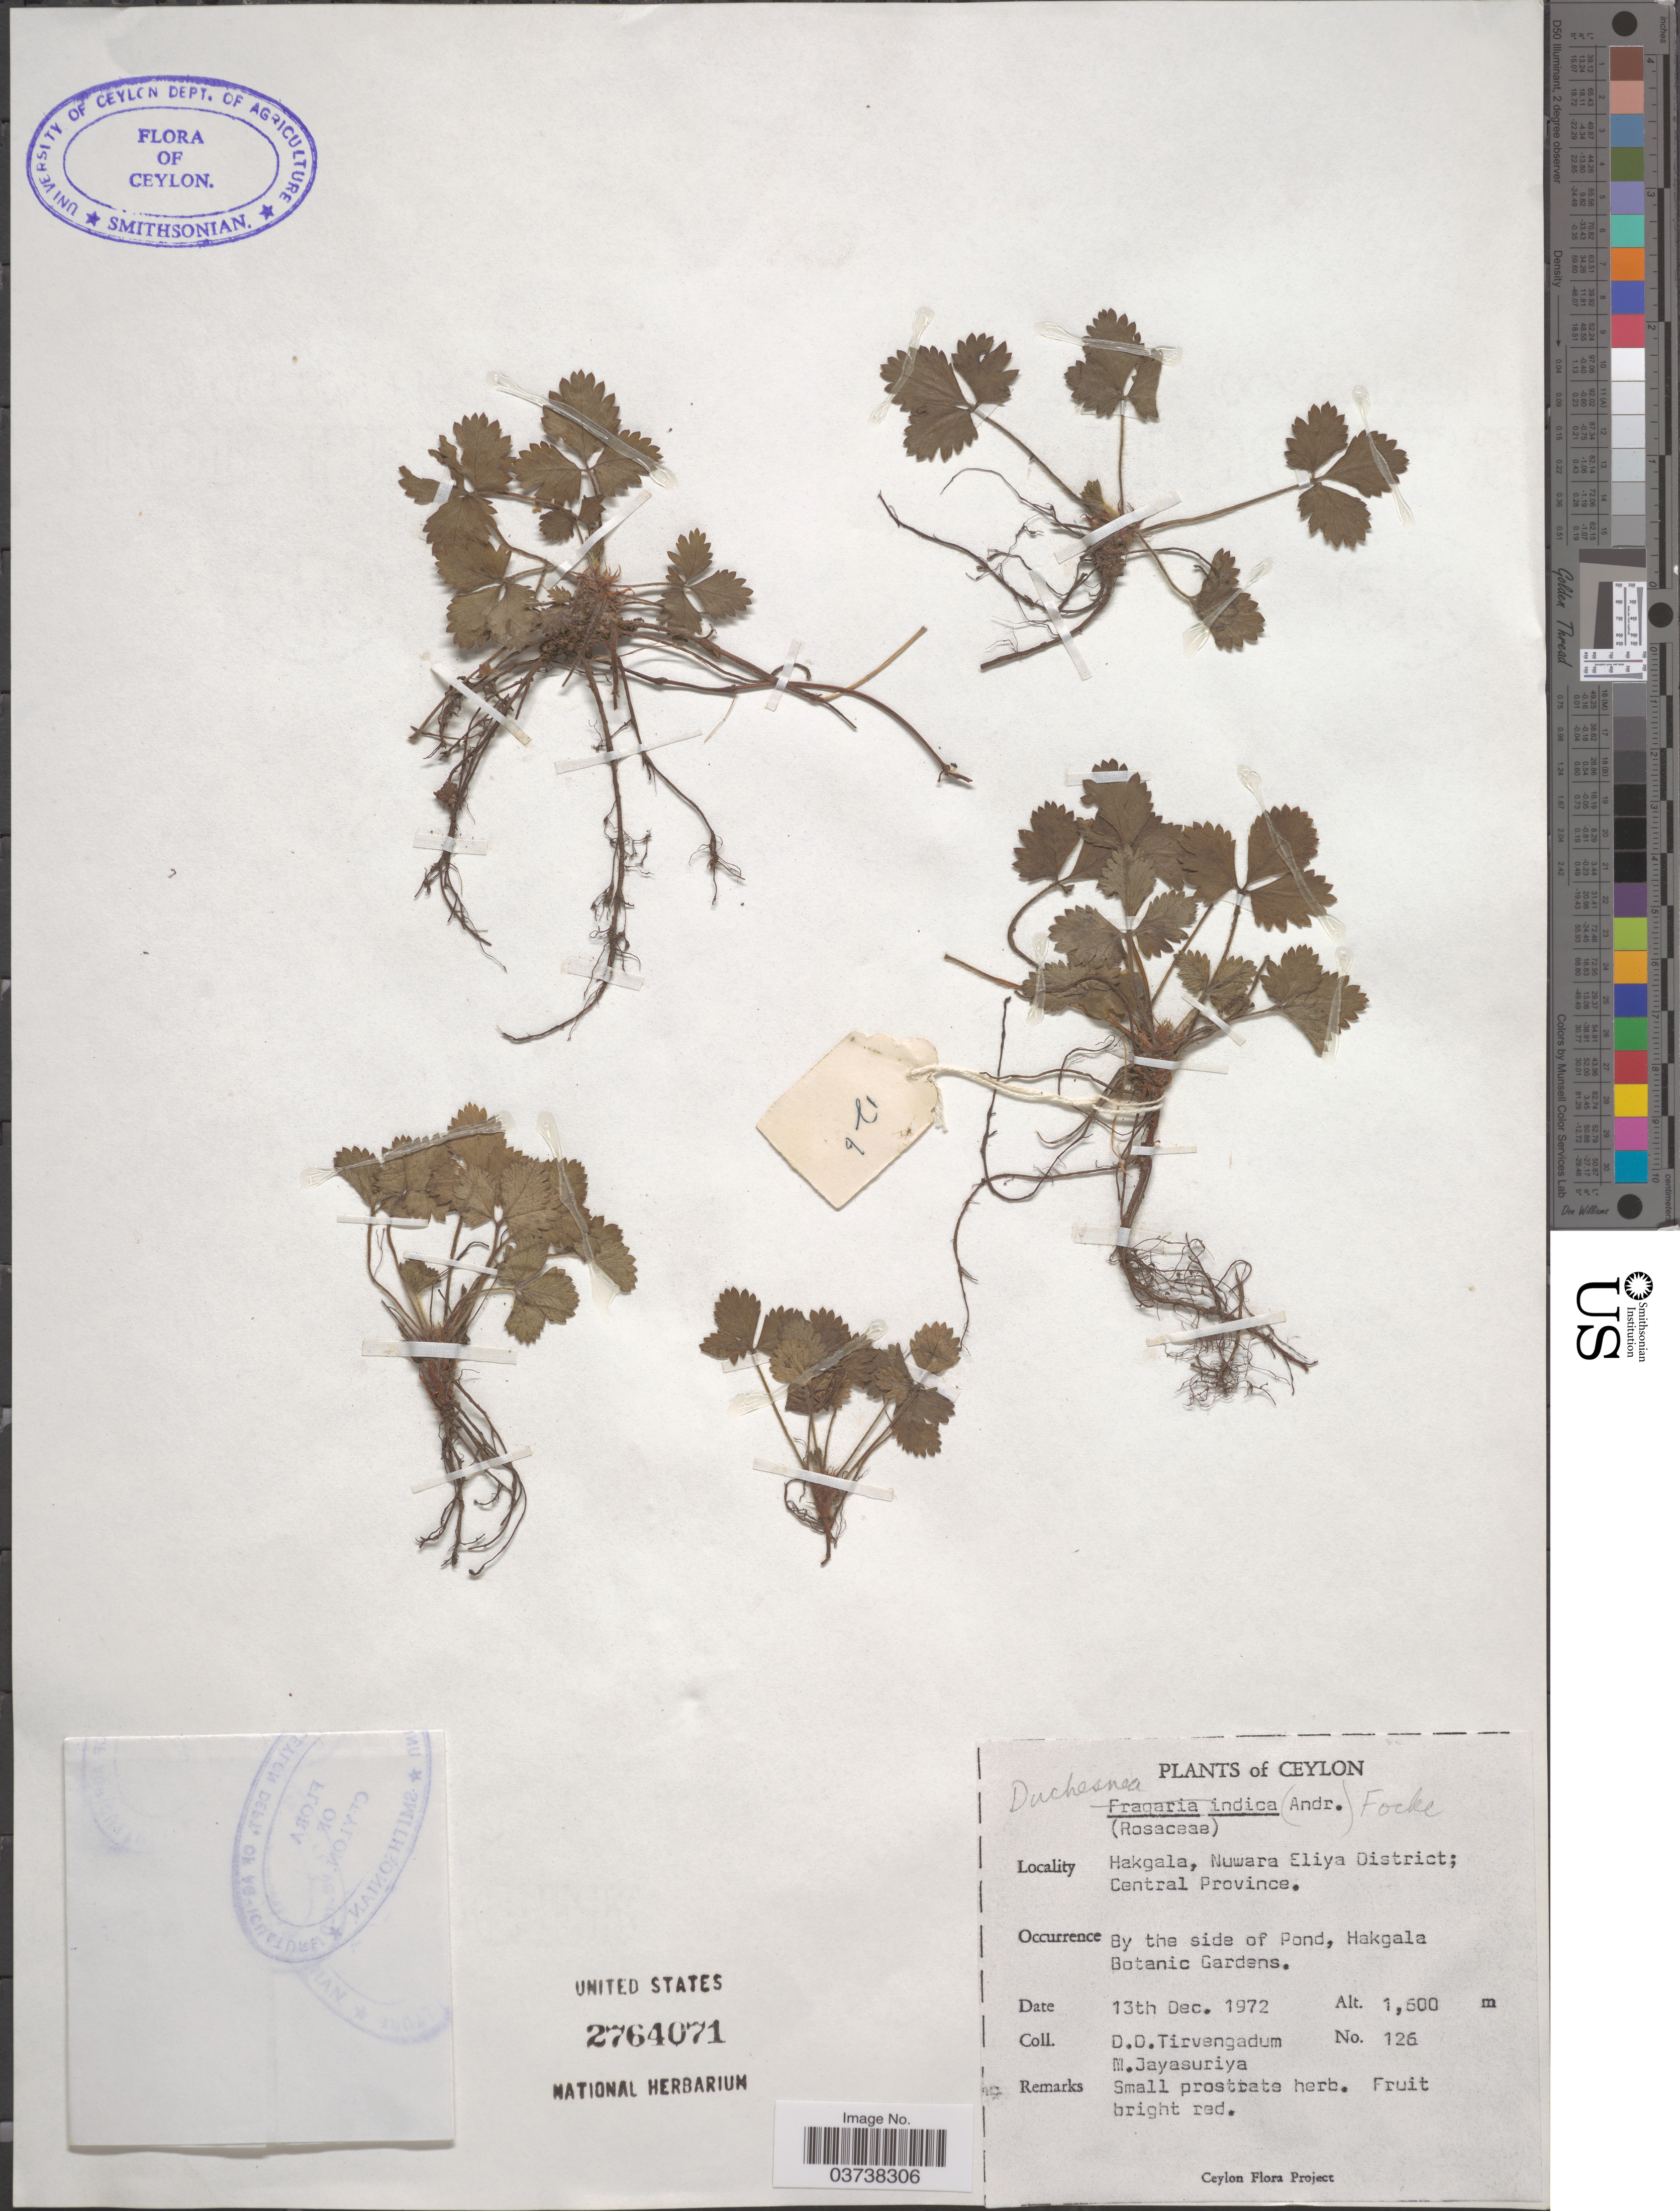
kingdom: Plantae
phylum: Tracheophyta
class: Magnoliopsida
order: Rosales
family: Rosaceae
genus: Potentilla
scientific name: Potentilla sp.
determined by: Strong, Mark T., (BOT), Smithsonian Institution - National Museum of Natural History (UNITED STATES)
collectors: D. Tirvengadum & M. Jayasuriya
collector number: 126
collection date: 1972-12-13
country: Sri Lanka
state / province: Central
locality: Ceylon. Hakgala, Nuwara Eliya District. By the side of Pond, Hakgala Botanic Gardens.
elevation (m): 1600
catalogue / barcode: US 2764071